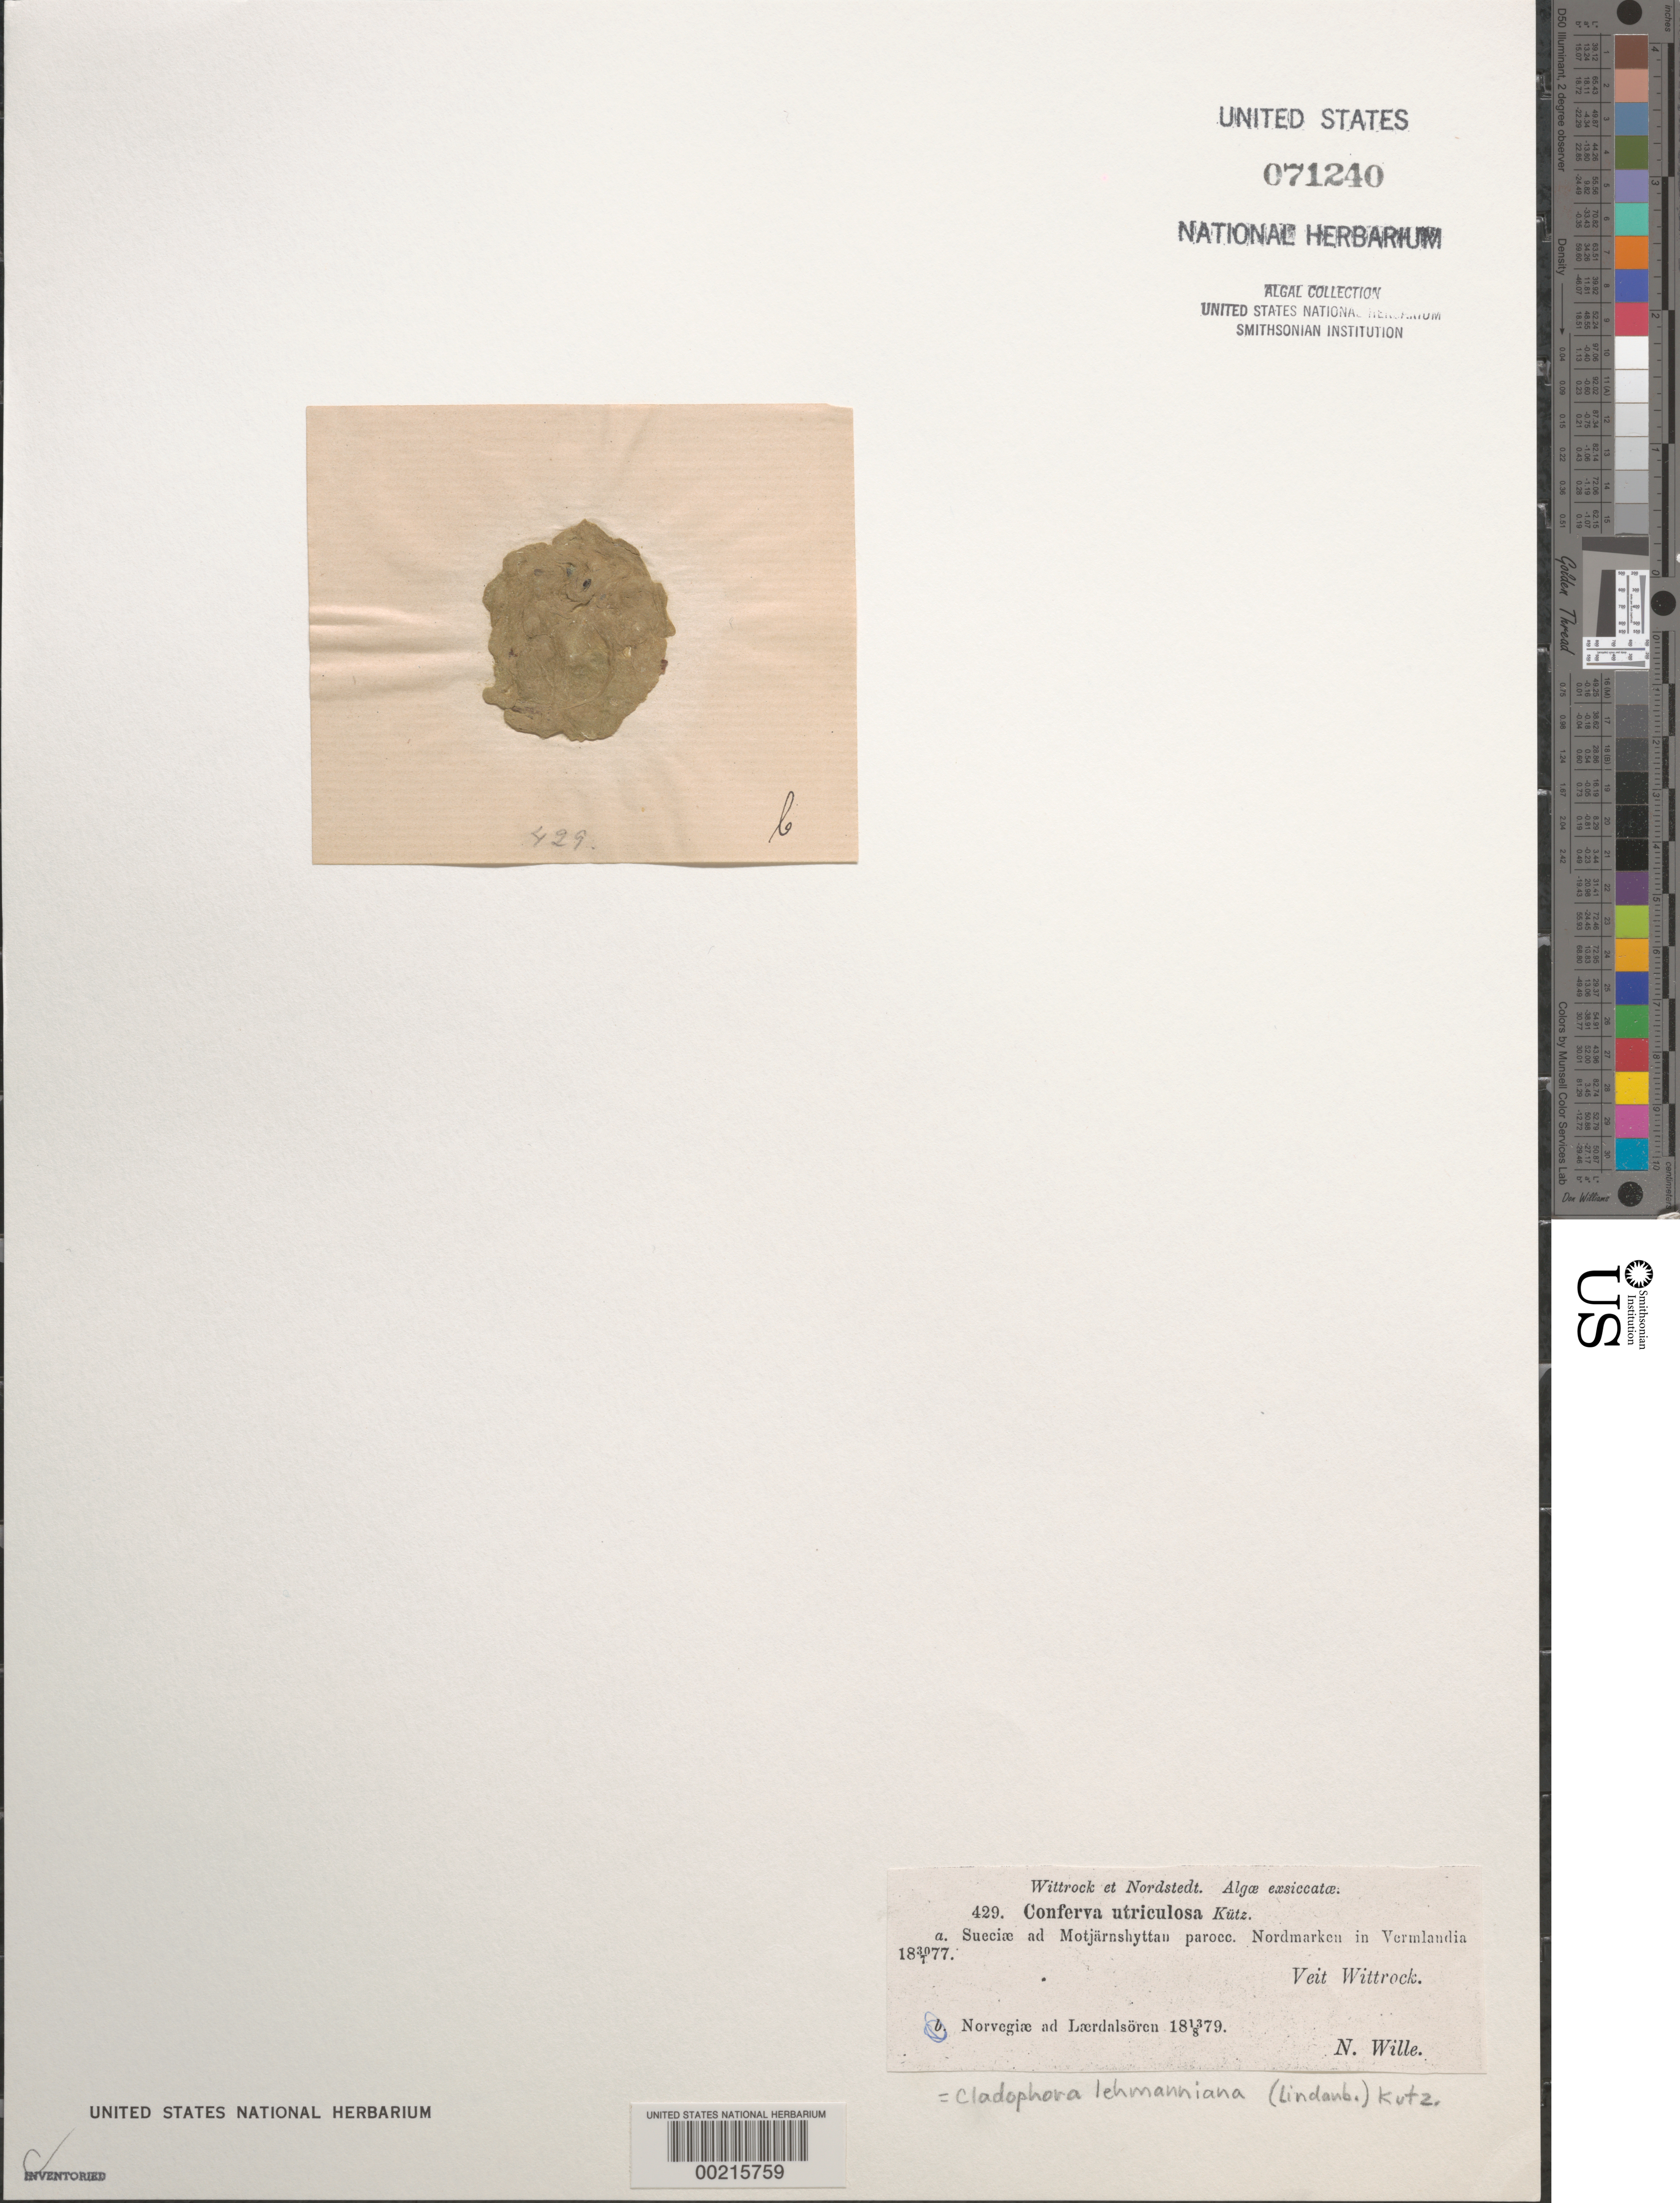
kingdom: Plantae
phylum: Chlorophyta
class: Ulvophyceae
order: Cladophorales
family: Cladophoraceae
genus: Cladophora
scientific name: Cladophora lehmanniana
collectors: N. Wille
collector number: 429b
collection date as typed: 13 Aug 1879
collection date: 1879-08-13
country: Norway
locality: Laerdalsoren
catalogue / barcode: US 71240